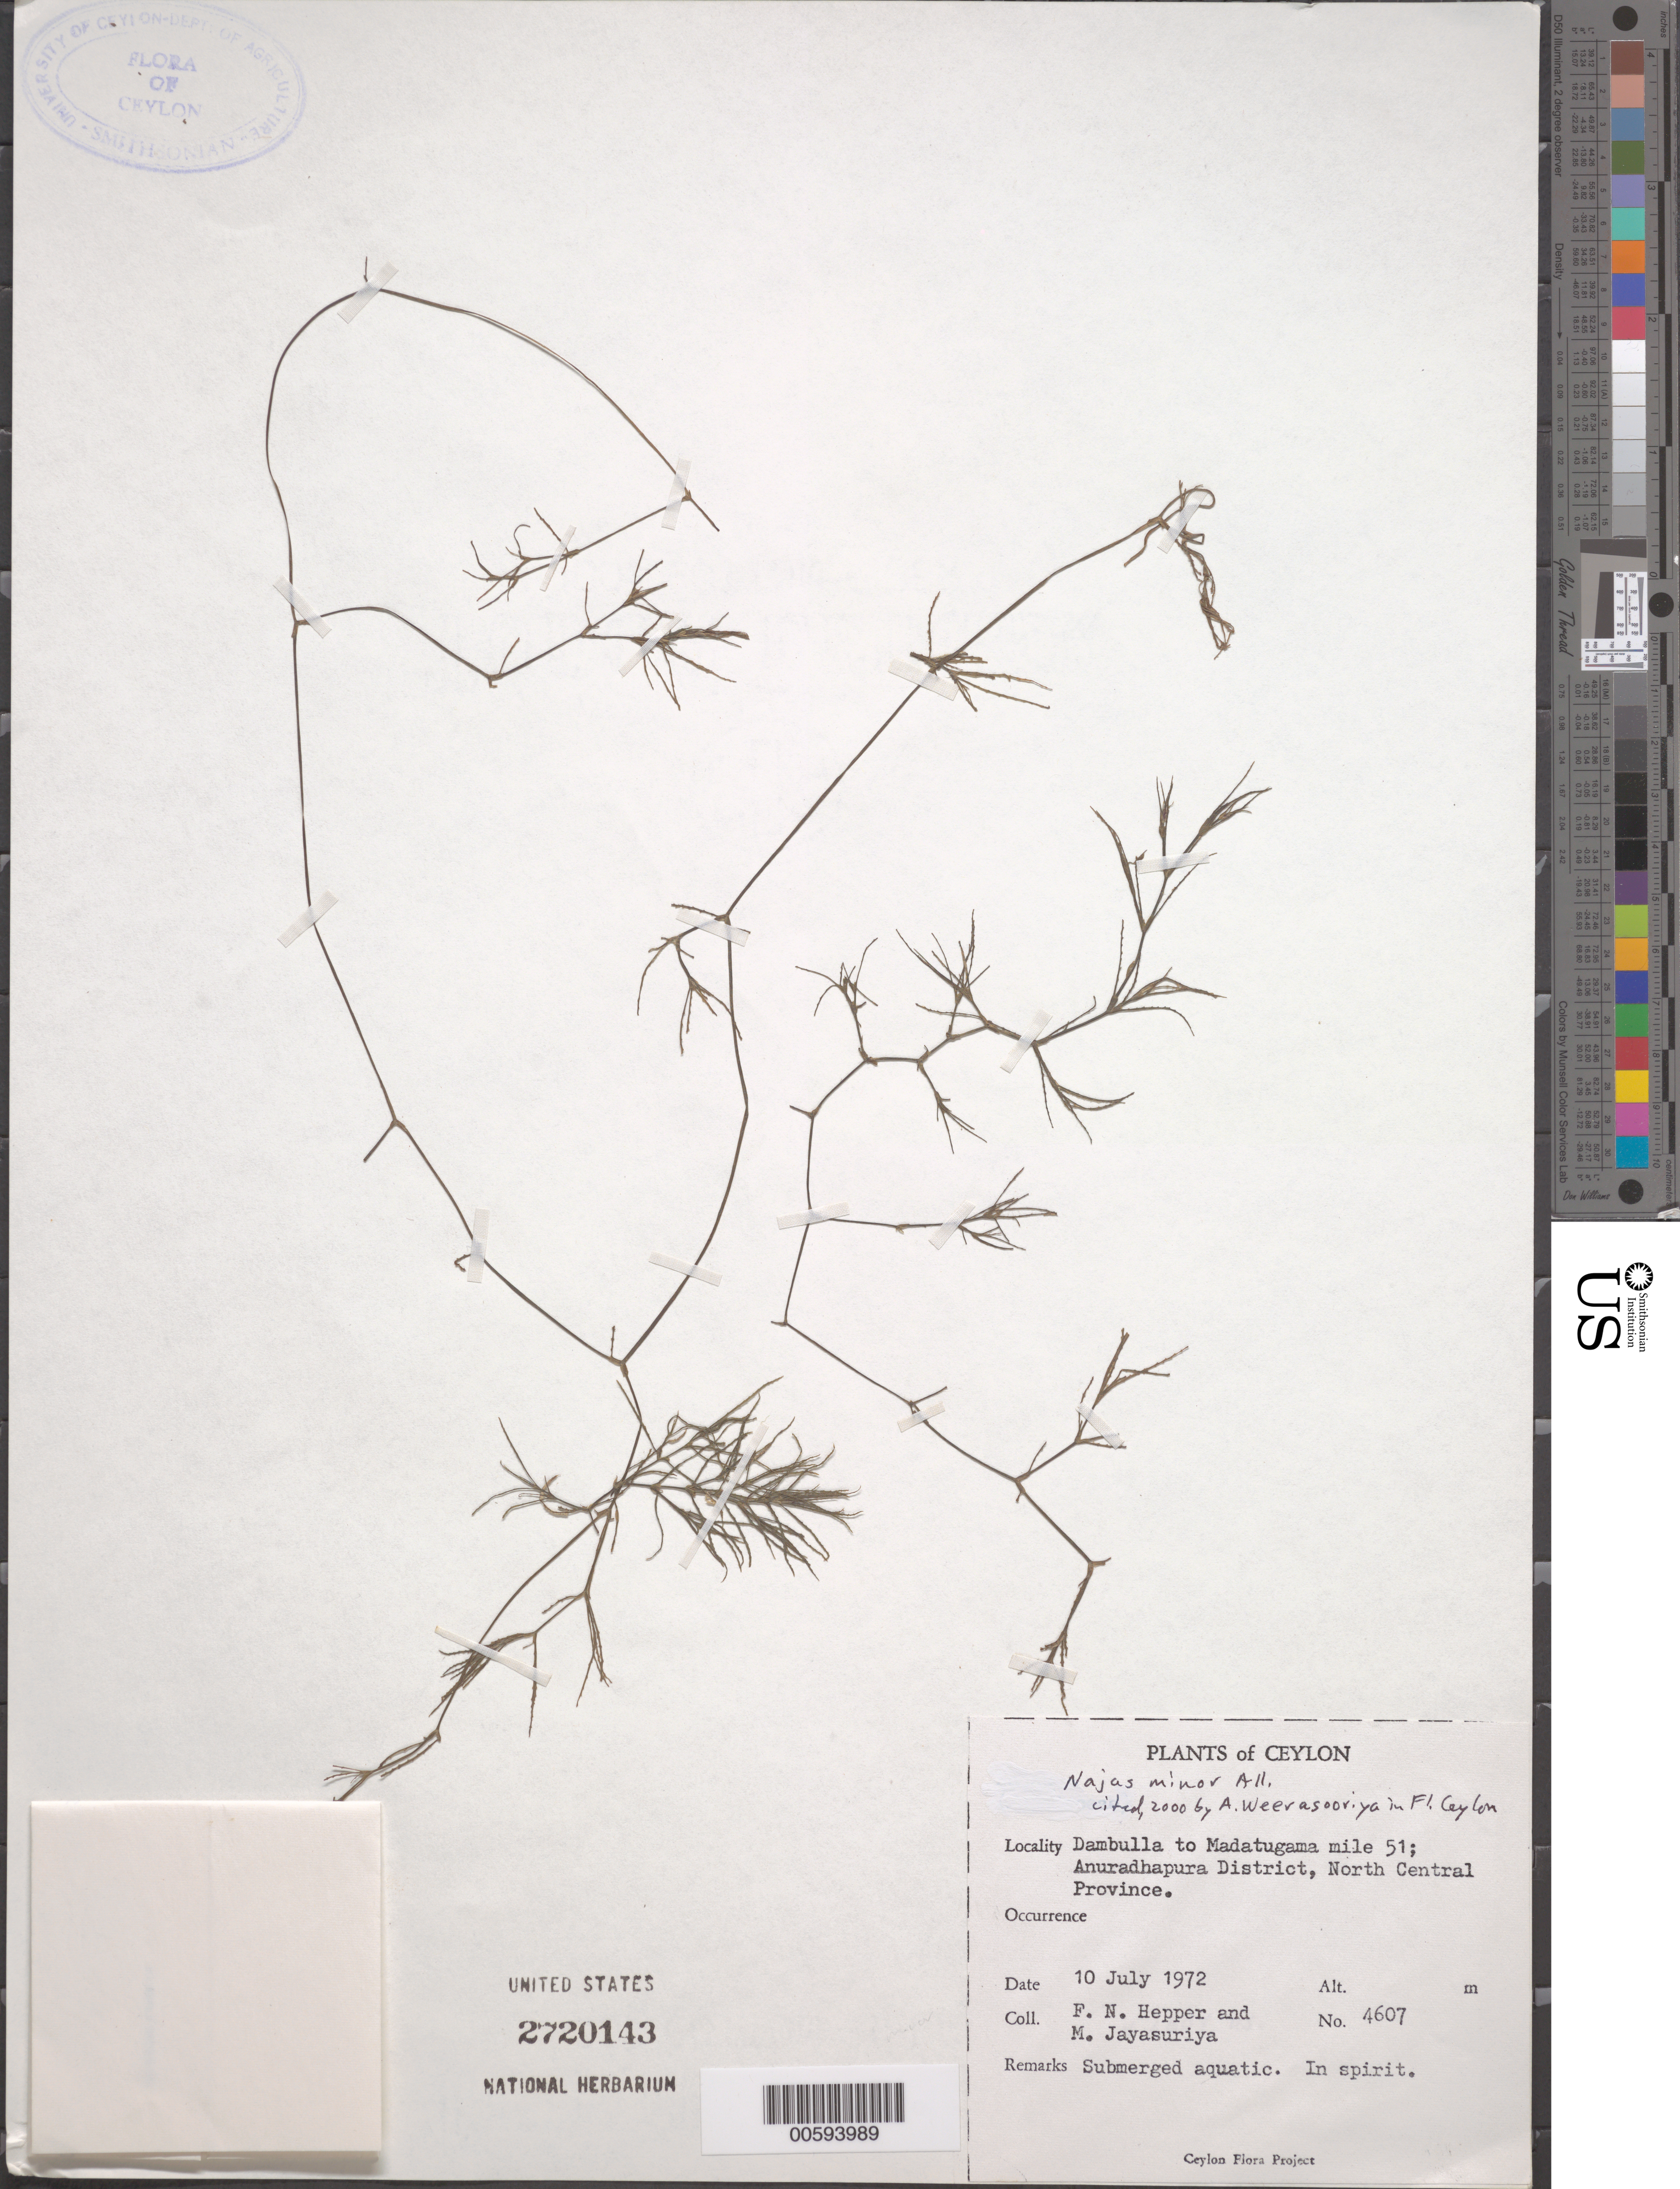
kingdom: Plantae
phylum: Tracheophyta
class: Liliopsida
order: Alismatales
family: Hydrocharitaceae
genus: Najas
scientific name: Najas sp.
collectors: F. Hepper & A. H. Jayasuriya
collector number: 4607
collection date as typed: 10 Jul 1972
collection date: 1972-07-10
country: Sri Lanka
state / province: North Central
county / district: Anuradhapura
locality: Dumbulla to Madatugama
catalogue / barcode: US 2720143